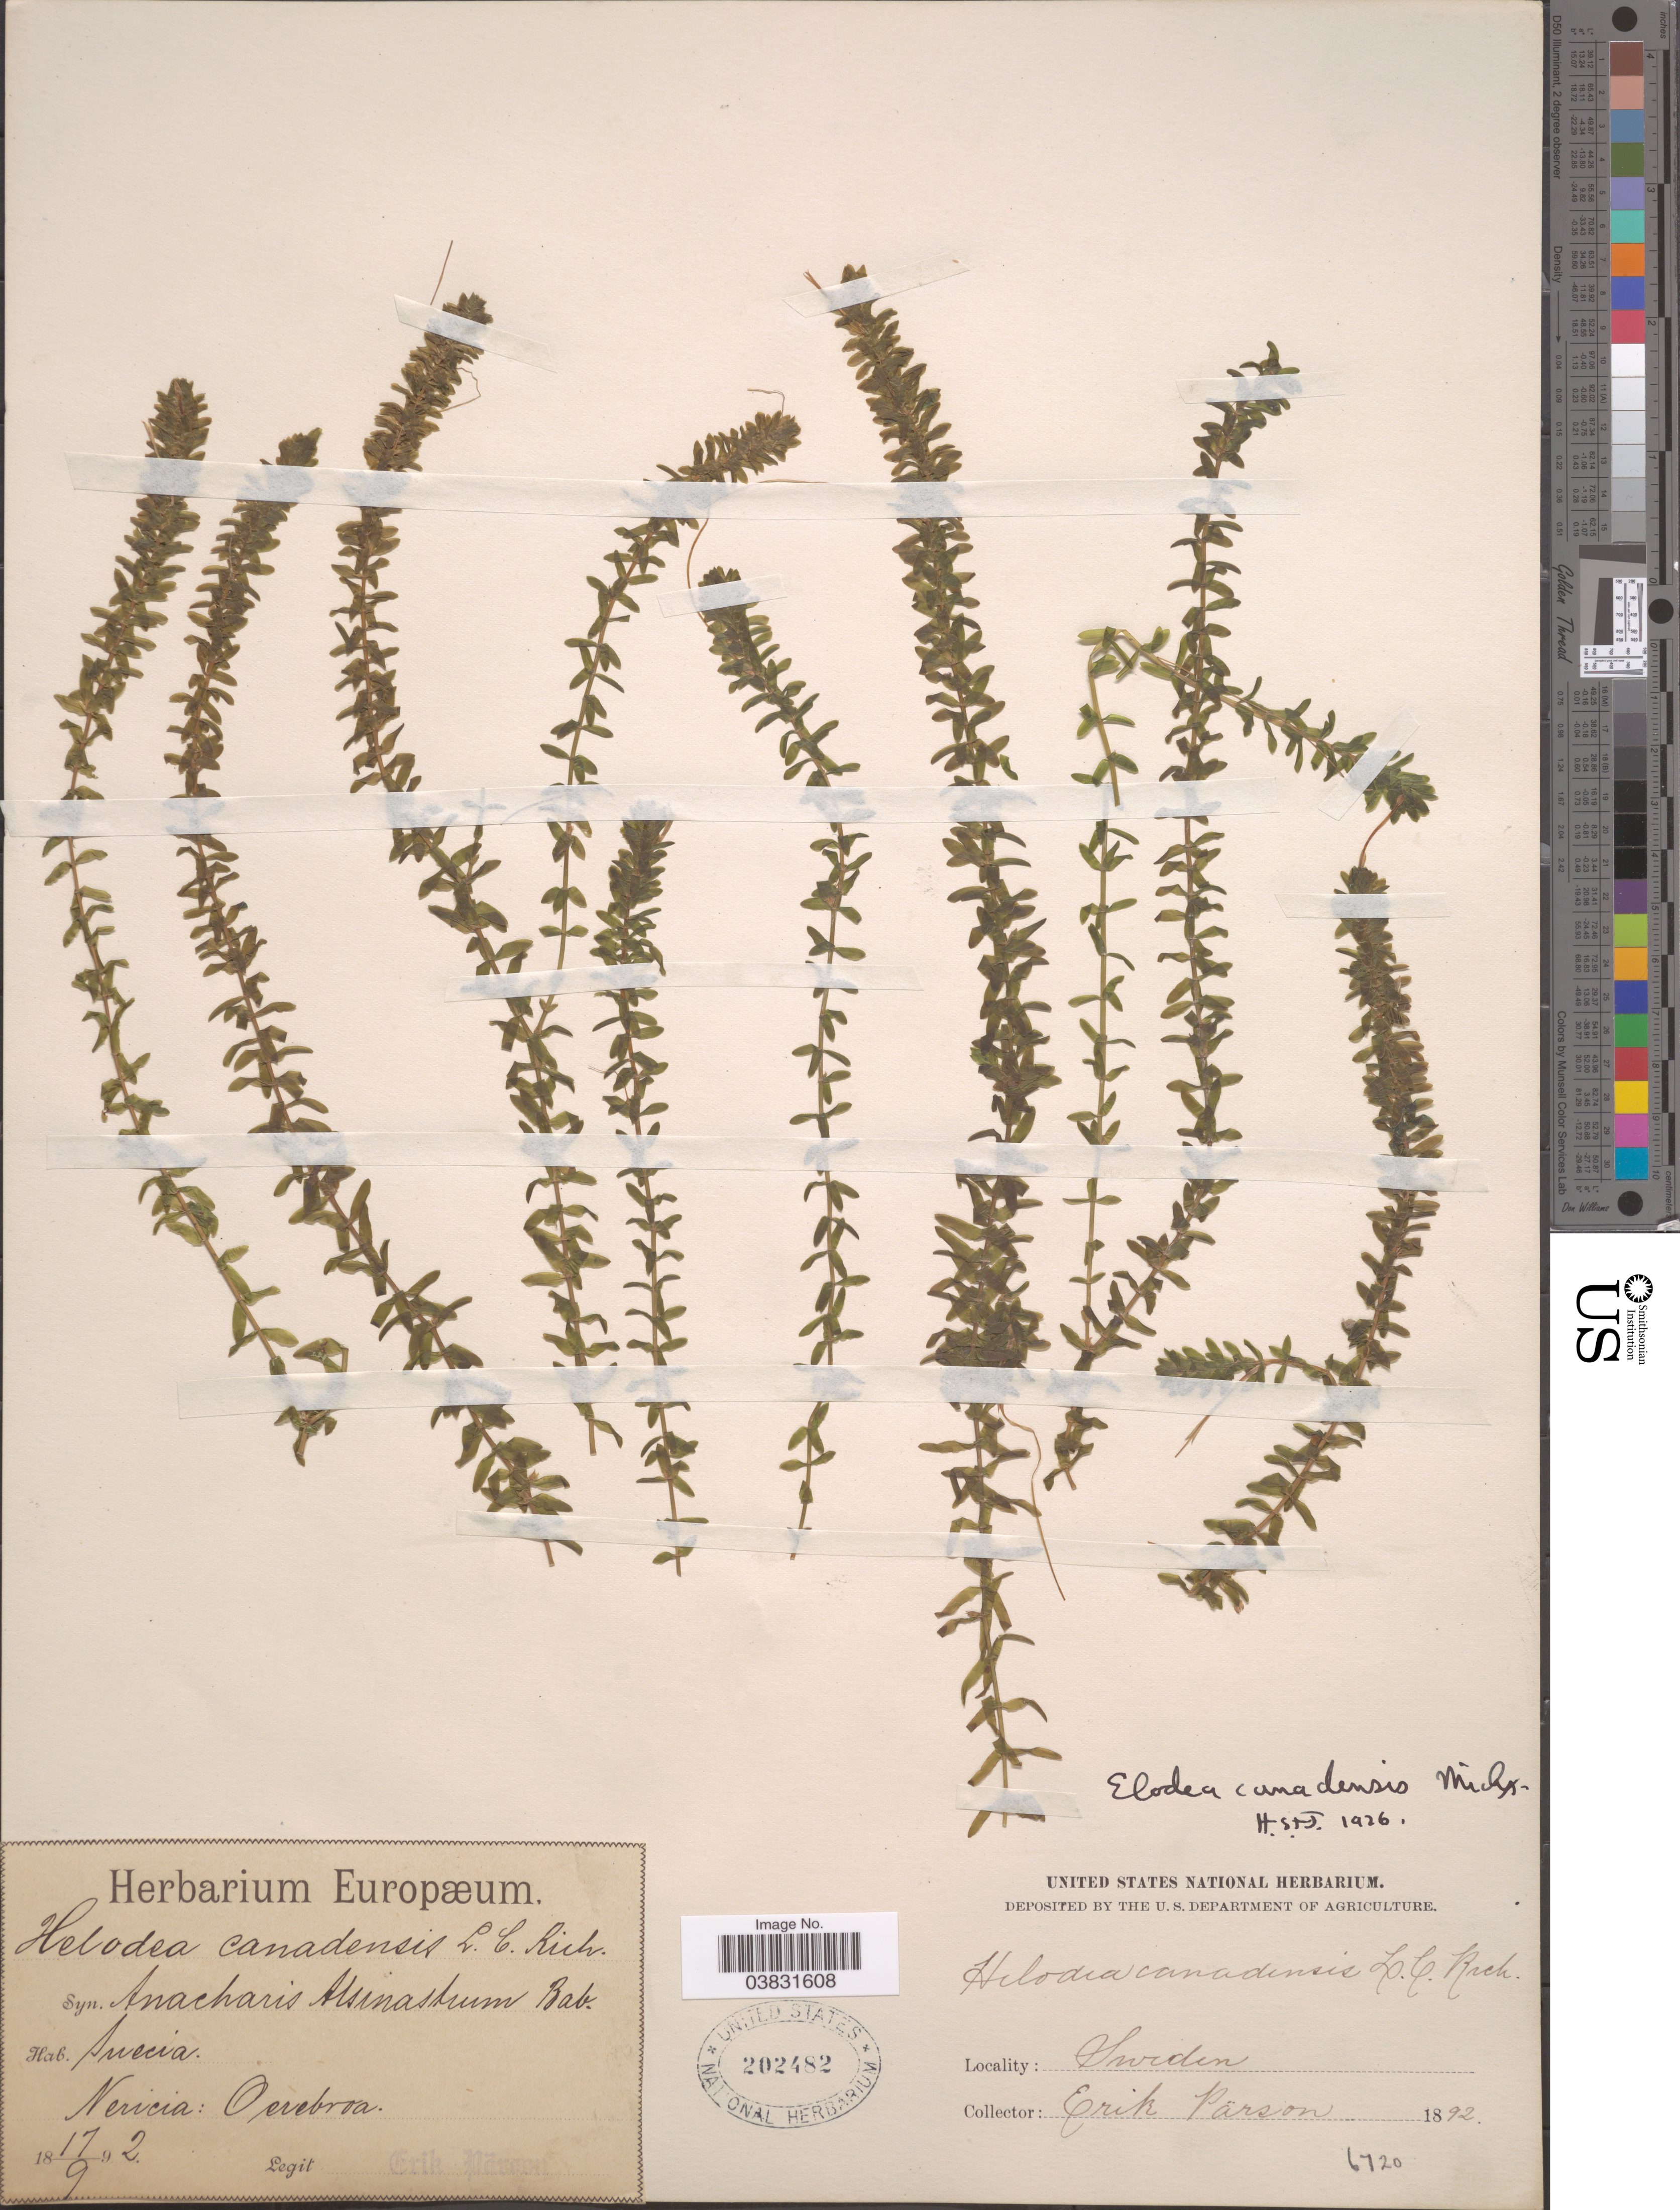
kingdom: Plantae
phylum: Tracheophyta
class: Liliopsida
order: Alismatales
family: Hydrocharitaceae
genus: Elodea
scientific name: Elodea canadensis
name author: Michx.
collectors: E. Parson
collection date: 1892-09-17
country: Sweden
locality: Nericia: Orebroa.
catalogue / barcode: US 202482